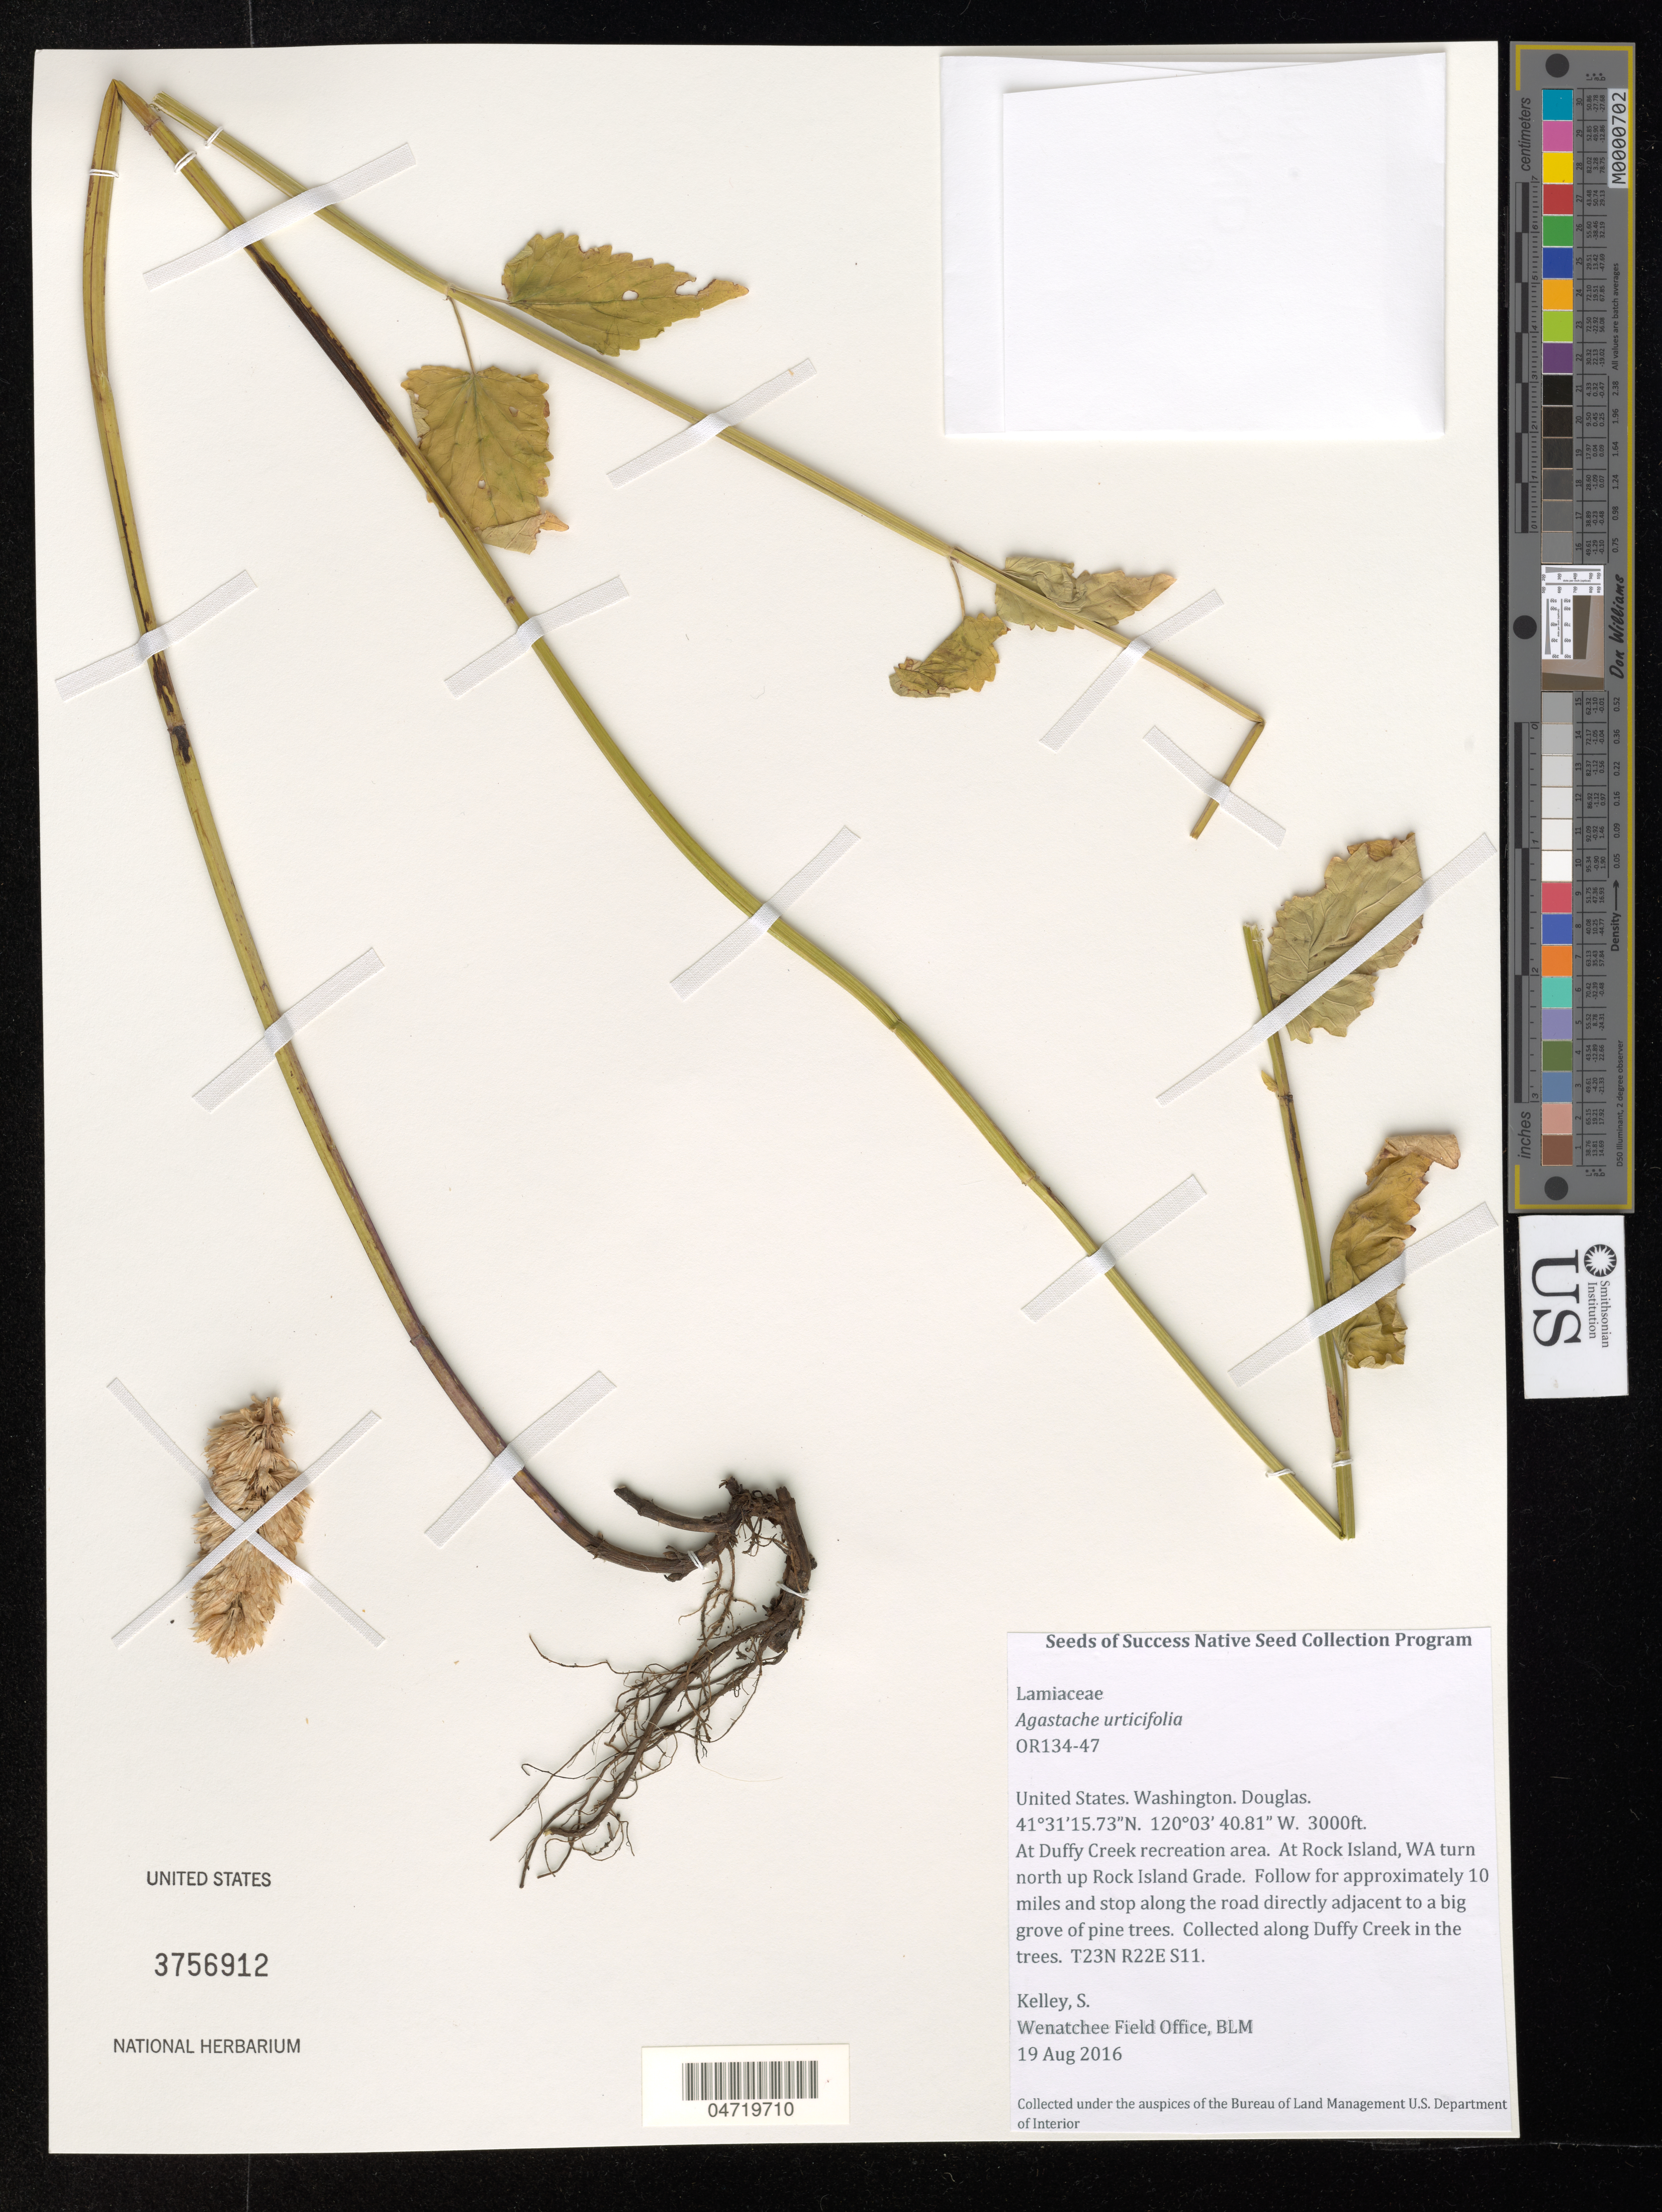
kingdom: Plantae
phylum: Tracheophyta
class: Magnoliopsida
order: Lamiales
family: Lamiaceae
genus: Agastache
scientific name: Agastache urticifolia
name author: (Benth.) Kuntze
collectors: S. Kelley & Pathfinders Club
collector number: OR134-47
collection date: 2016-09-08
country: United States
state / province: Washington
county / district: Douglas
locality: Duffy Creek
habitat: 10-30 meters upland of dry 3 meters wide creek bed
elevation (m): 914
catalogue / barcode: US 3756912